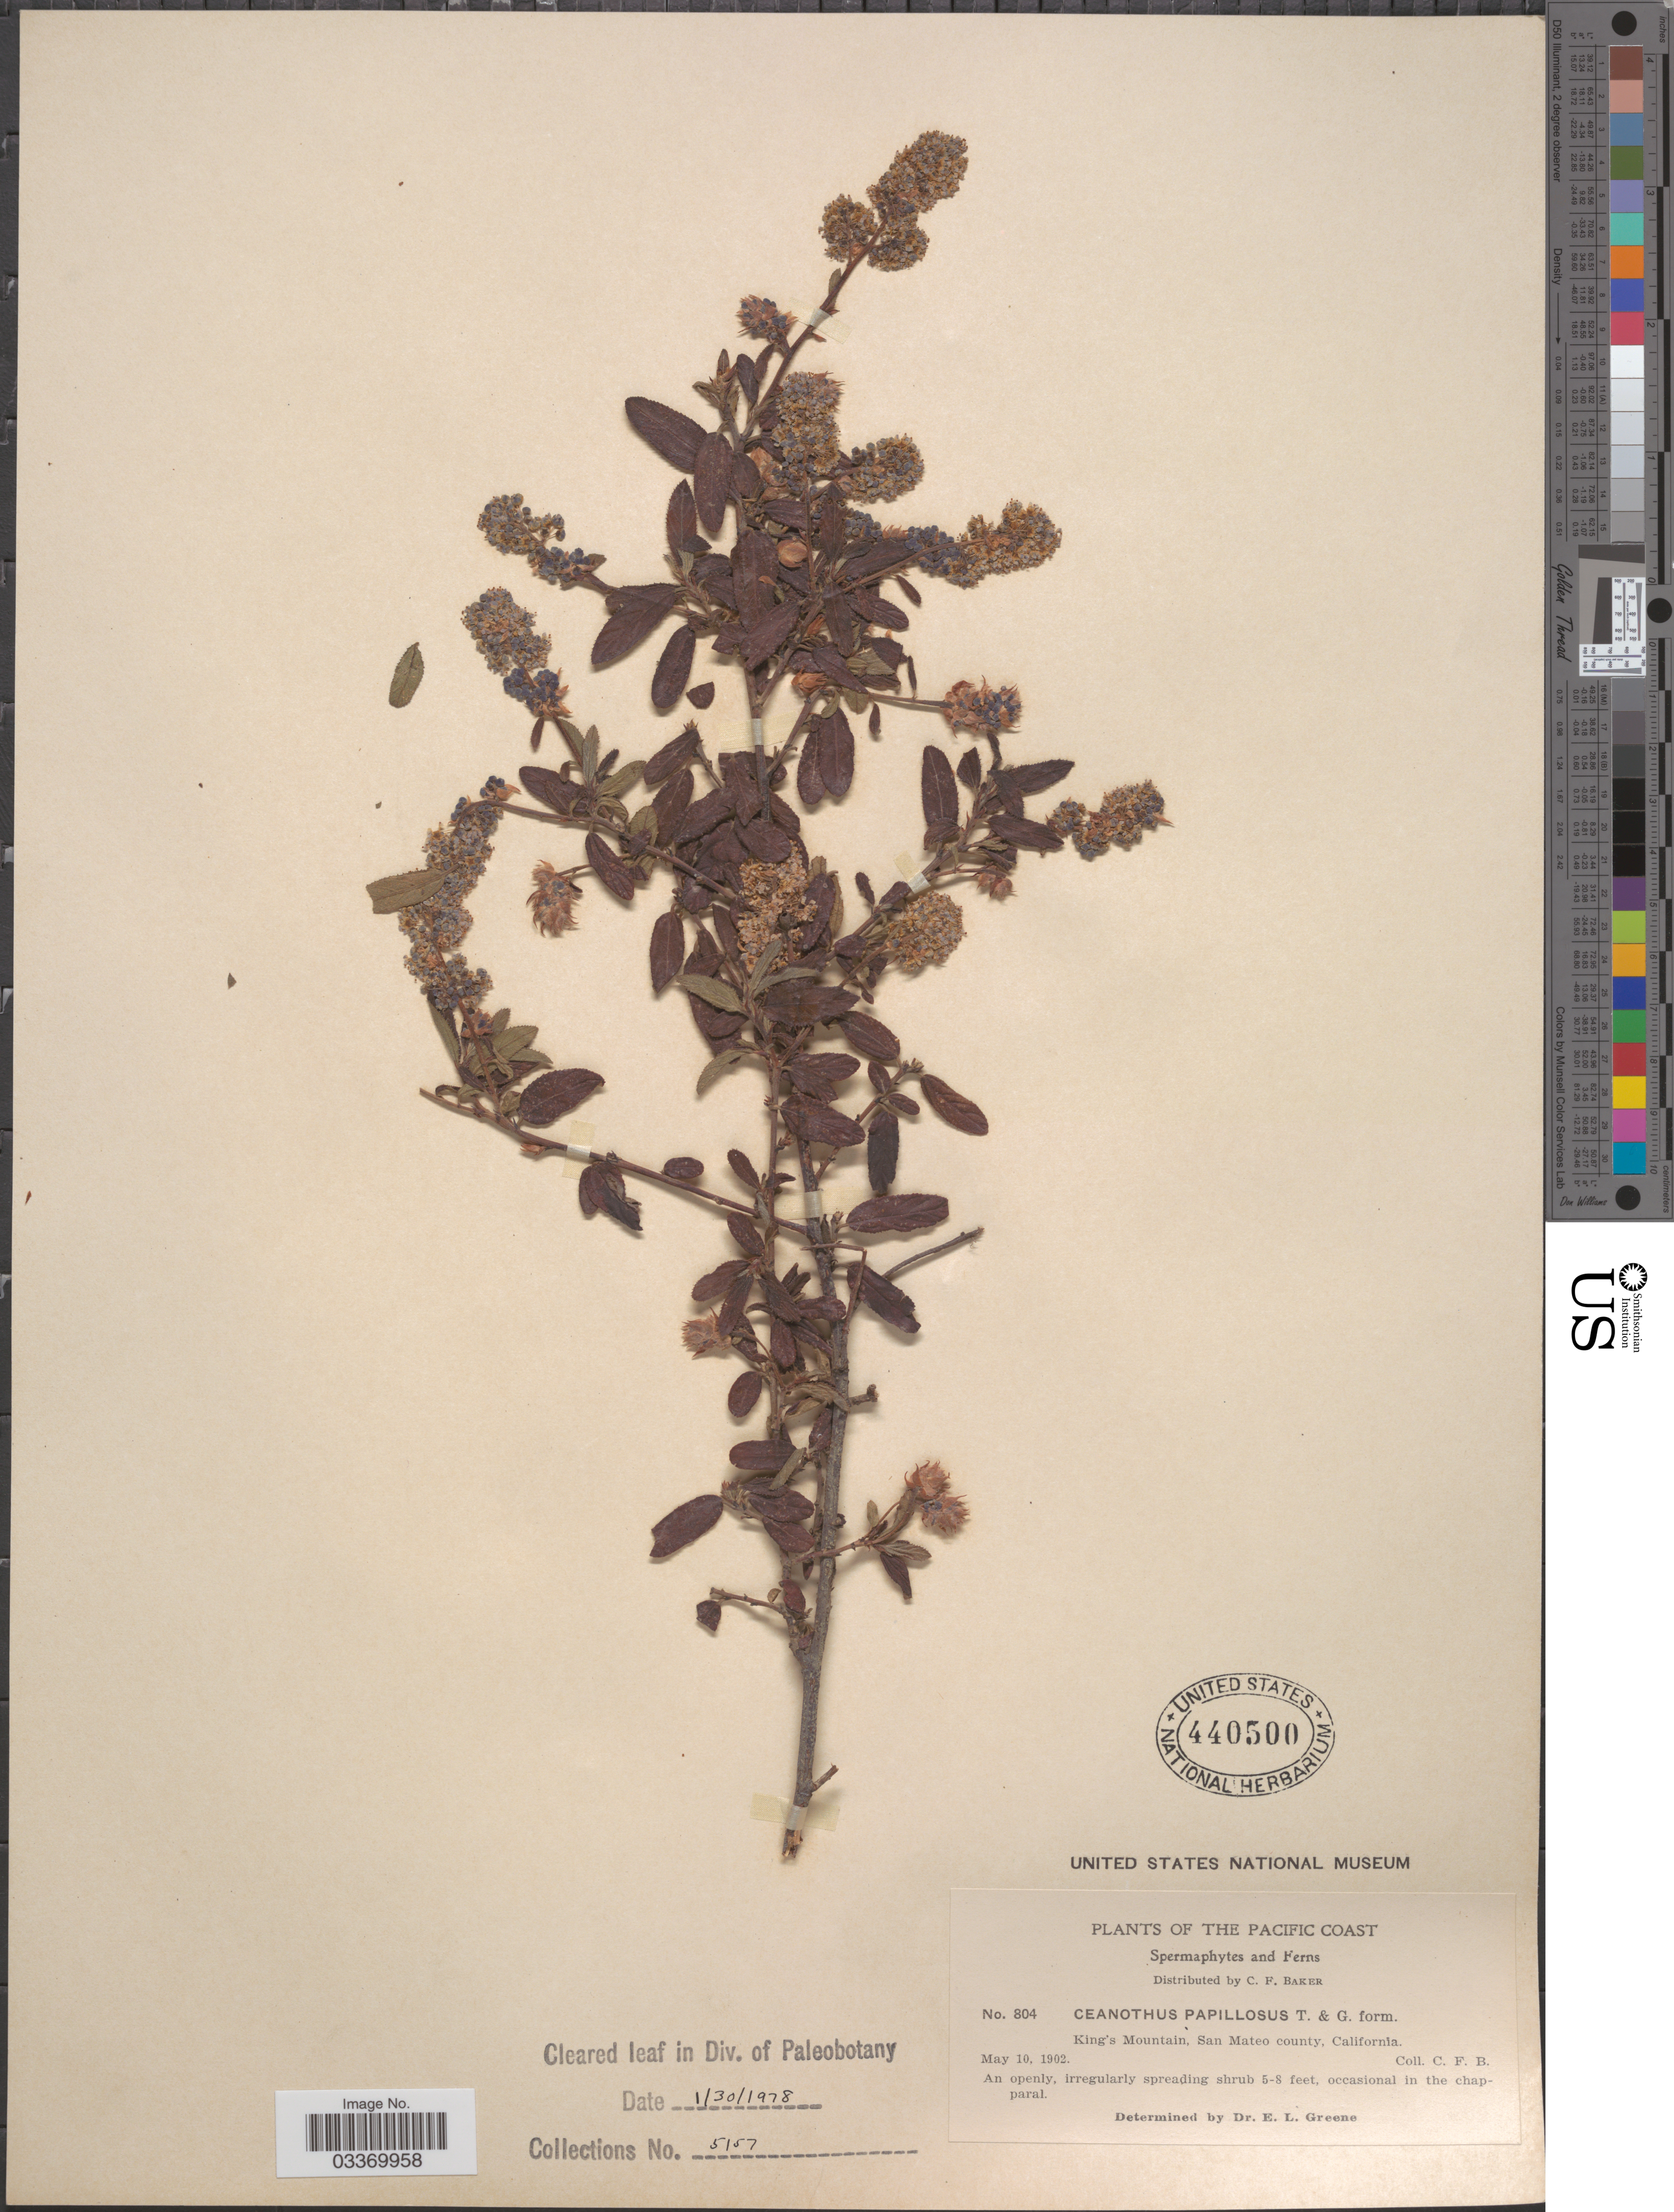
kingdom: Plantae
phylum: Tracheophyta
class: Magnoliopsida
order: Rosales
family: Rhamnaceae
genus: Ceanothus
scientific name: Ceanothus papillosus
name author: Torr. & A. Gray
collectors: C. F. Baker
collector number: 804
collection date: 1902-05-10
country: United States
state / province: California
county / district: San Mateo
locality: The Pacific Coast. King's Mt., San Mateo county.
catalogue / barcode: US 440500